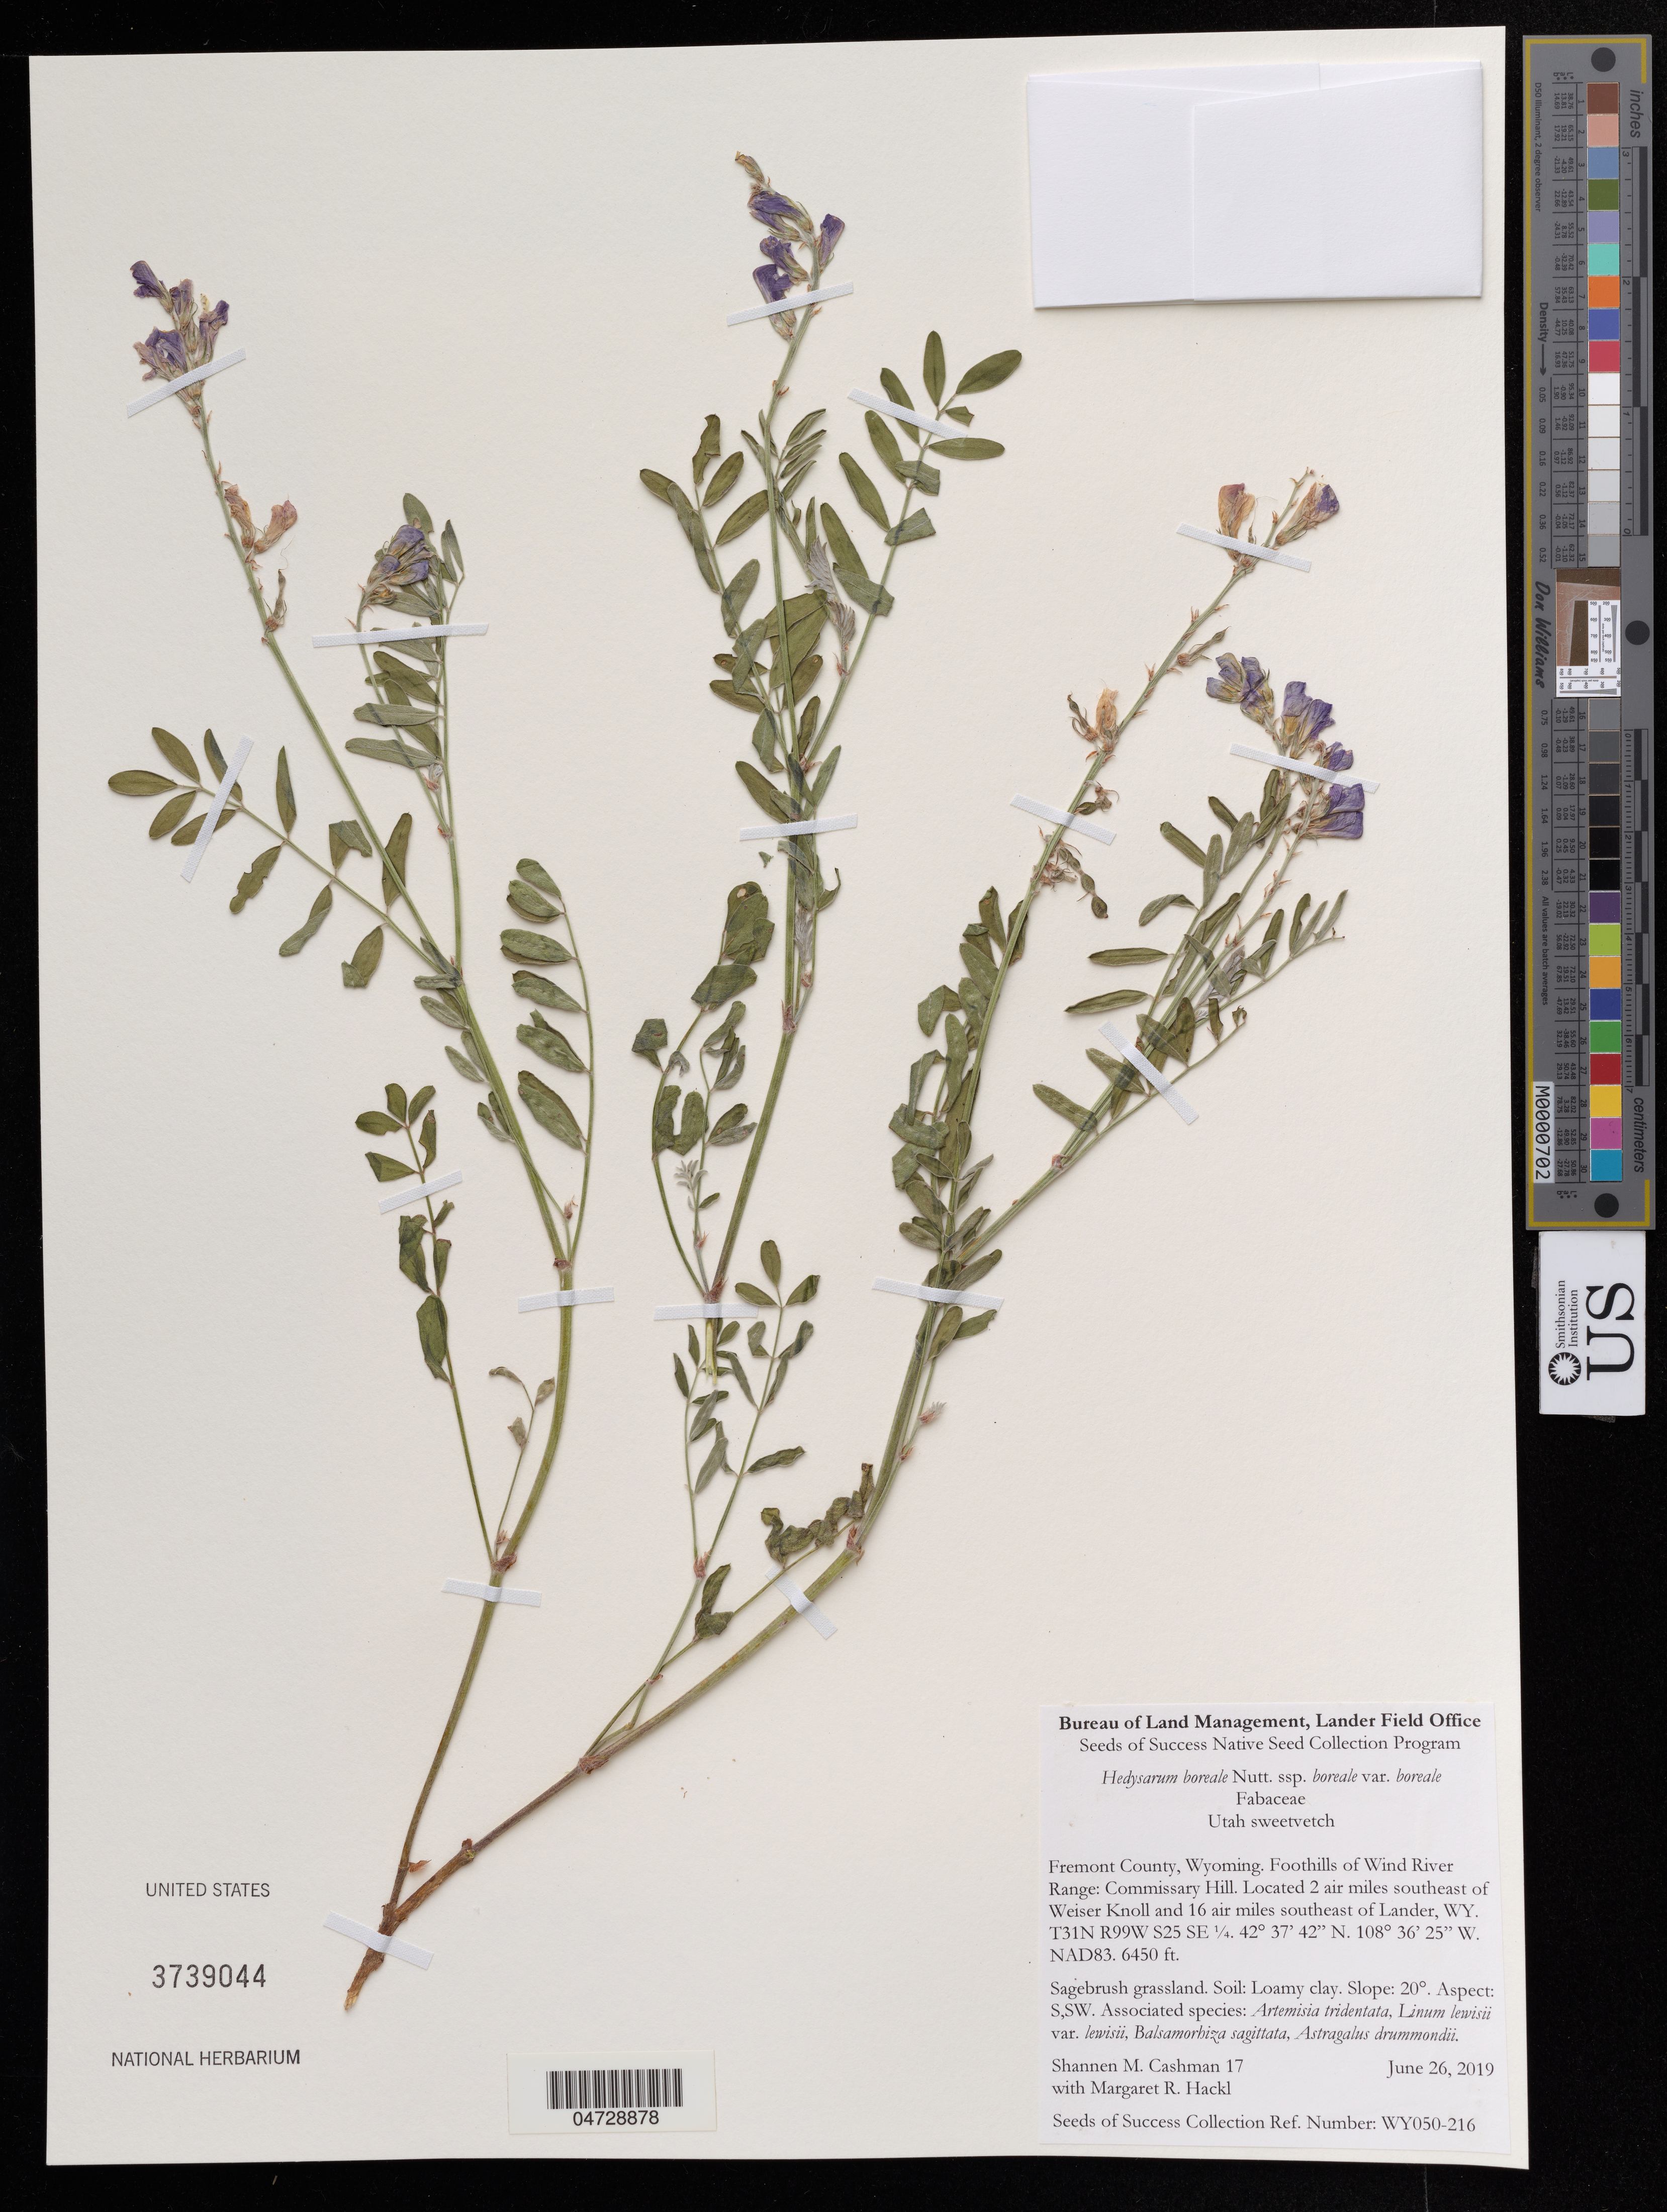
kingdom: Plantae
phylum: Tracheophyta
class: Magnoliopsida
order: Fabales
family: Fabaceae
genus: Hedysarum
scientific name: Hedysarum boreale subsp. boreale var. boreale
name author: Nutt.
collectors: S. Cashman & M. Hackl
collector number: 17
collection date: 2019-06-26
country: United States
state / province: Wyoming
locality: Fremont County. Foothills of Wind River Range: Commissary Hill. 2 air miles southeast of Weiser Knoll and 16 air miles southeast of Lander.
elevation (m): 1966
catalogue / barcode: US 3739044